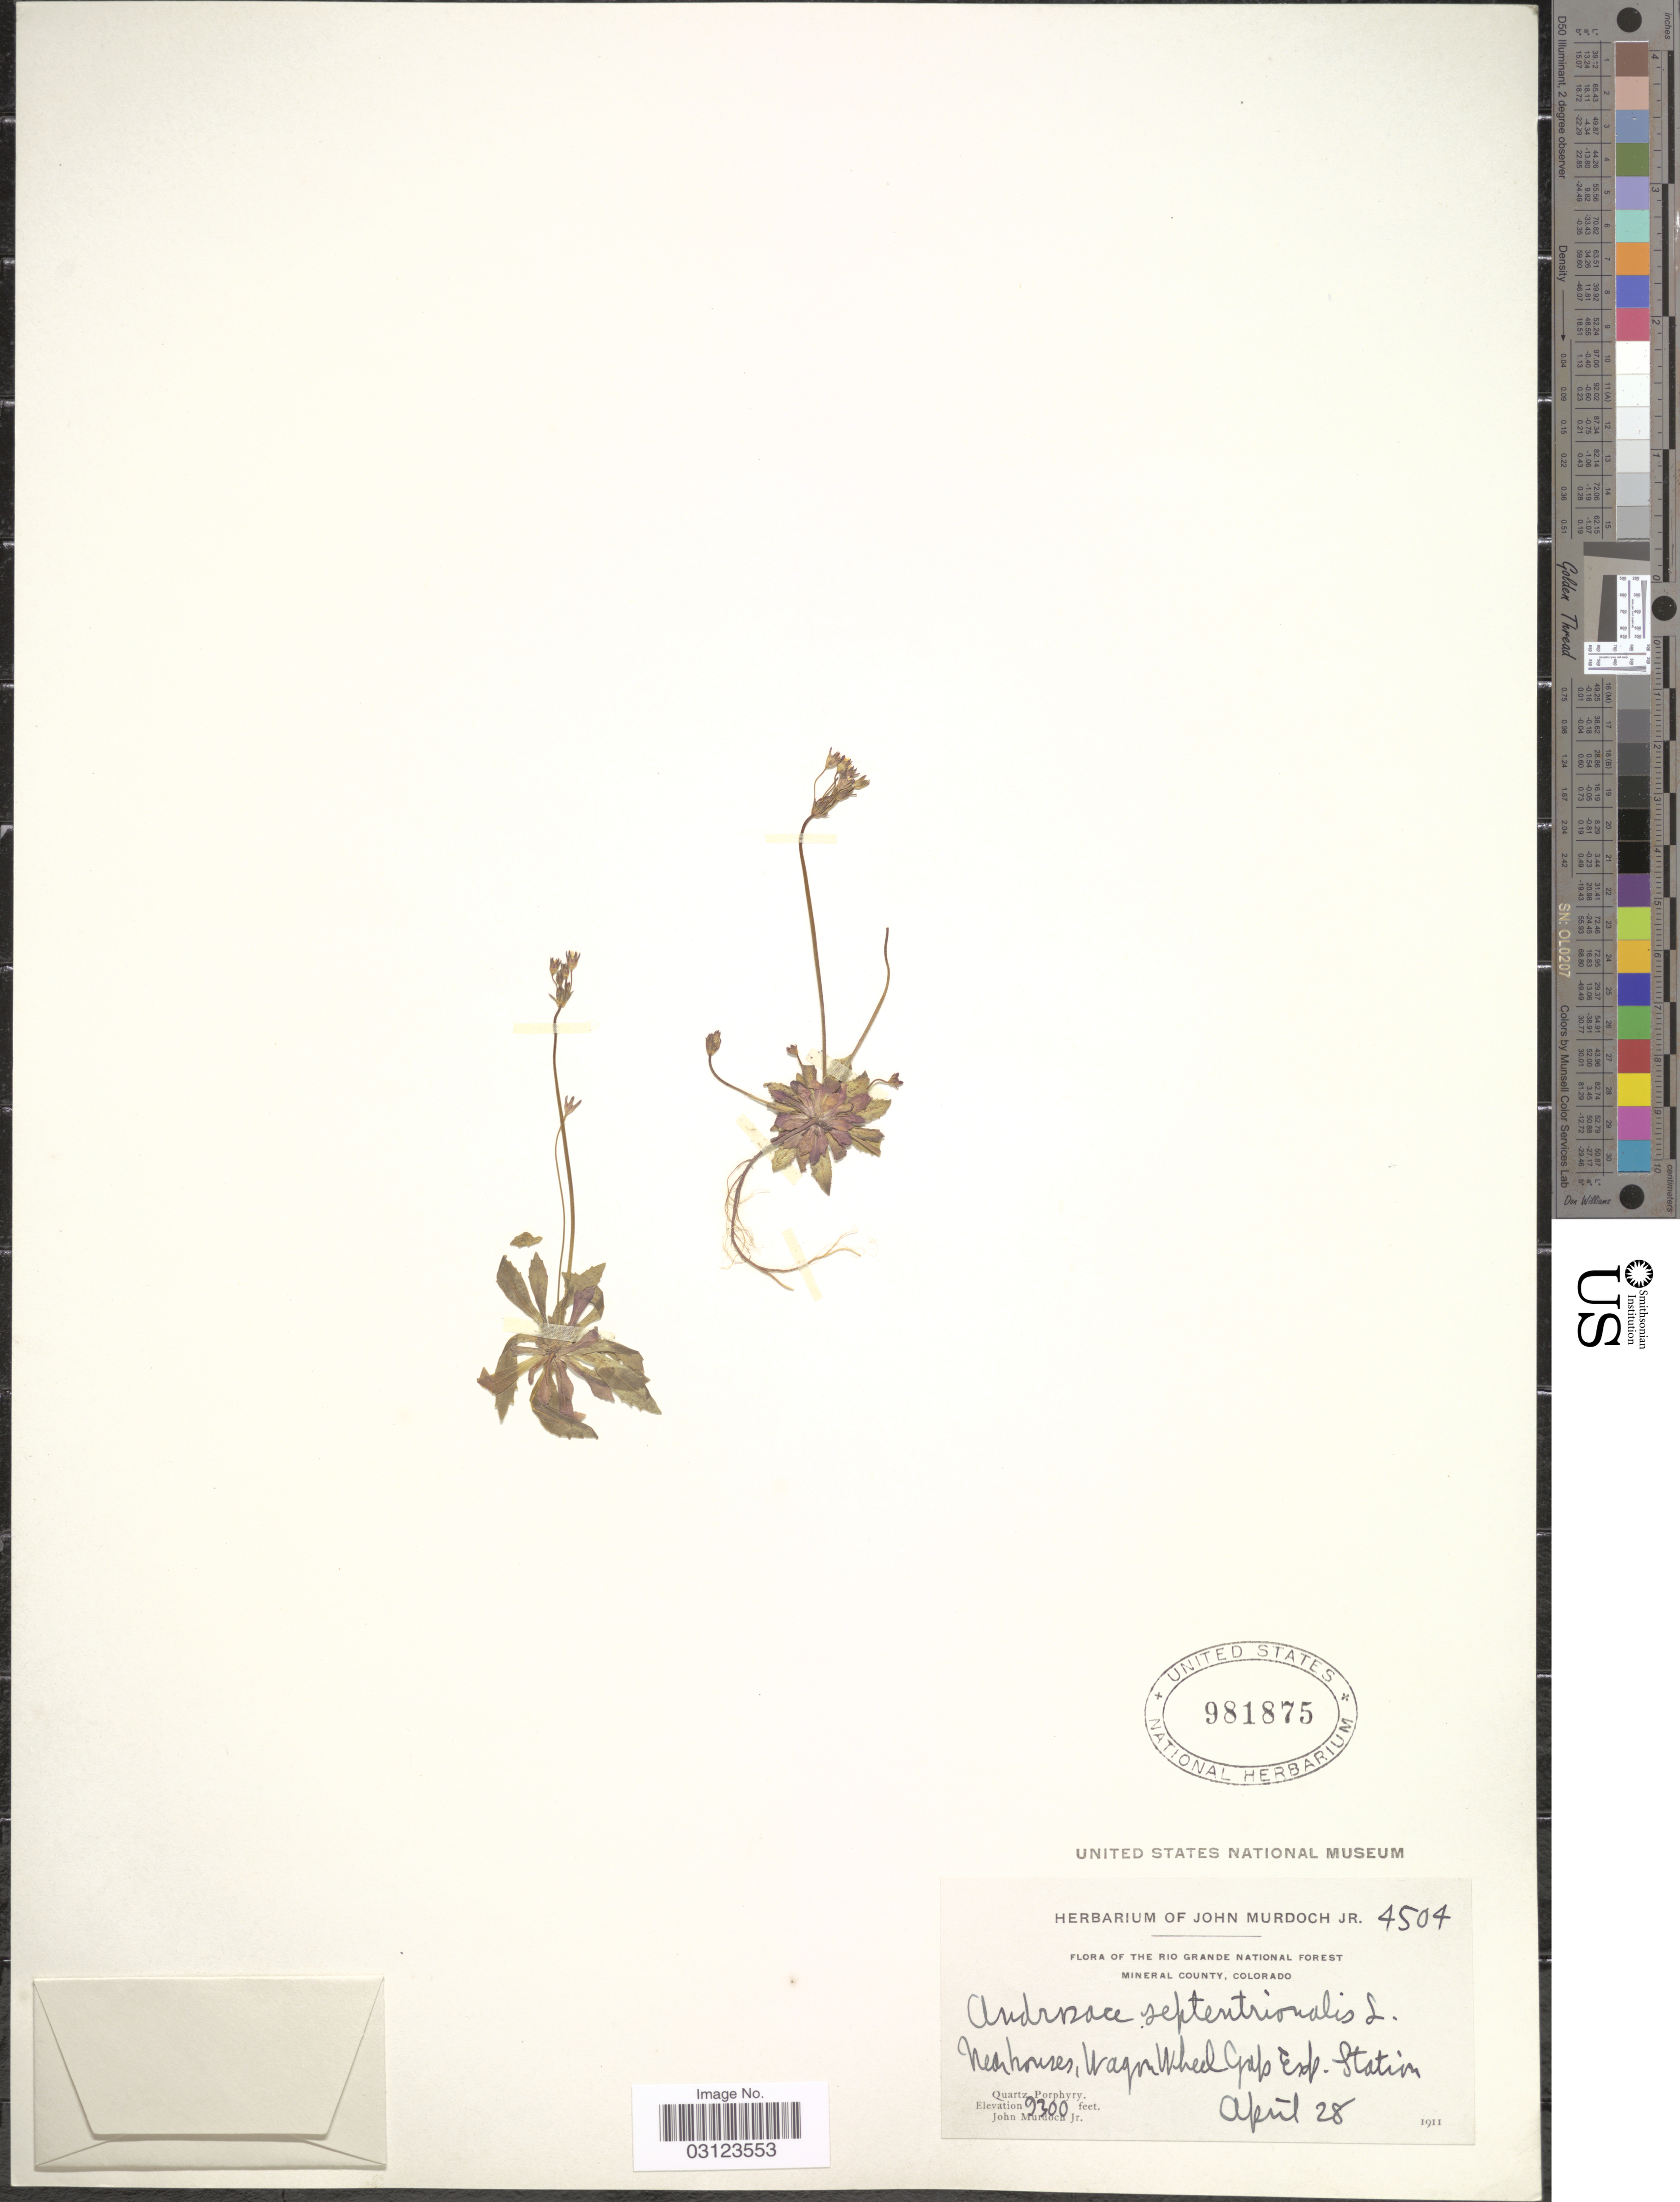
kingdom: Plantae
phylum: Tracheophyta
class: Magnoliopsida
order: Ericales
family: Primulaceae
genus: Androsace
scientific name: Androsace septentrionalis subsp. glandulosa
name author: (Wooton & Standl.) G.T. Robbins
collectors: J. Murdoch Jr.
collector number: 4504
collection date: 1911-04-28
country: United States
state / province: Colorado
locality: Rio Grande National Forest. Mineral County. Near houses, Wagon Wheel Gap Exp. Station. Quartz Porhyry.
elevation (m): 2835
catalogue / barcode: US 981875